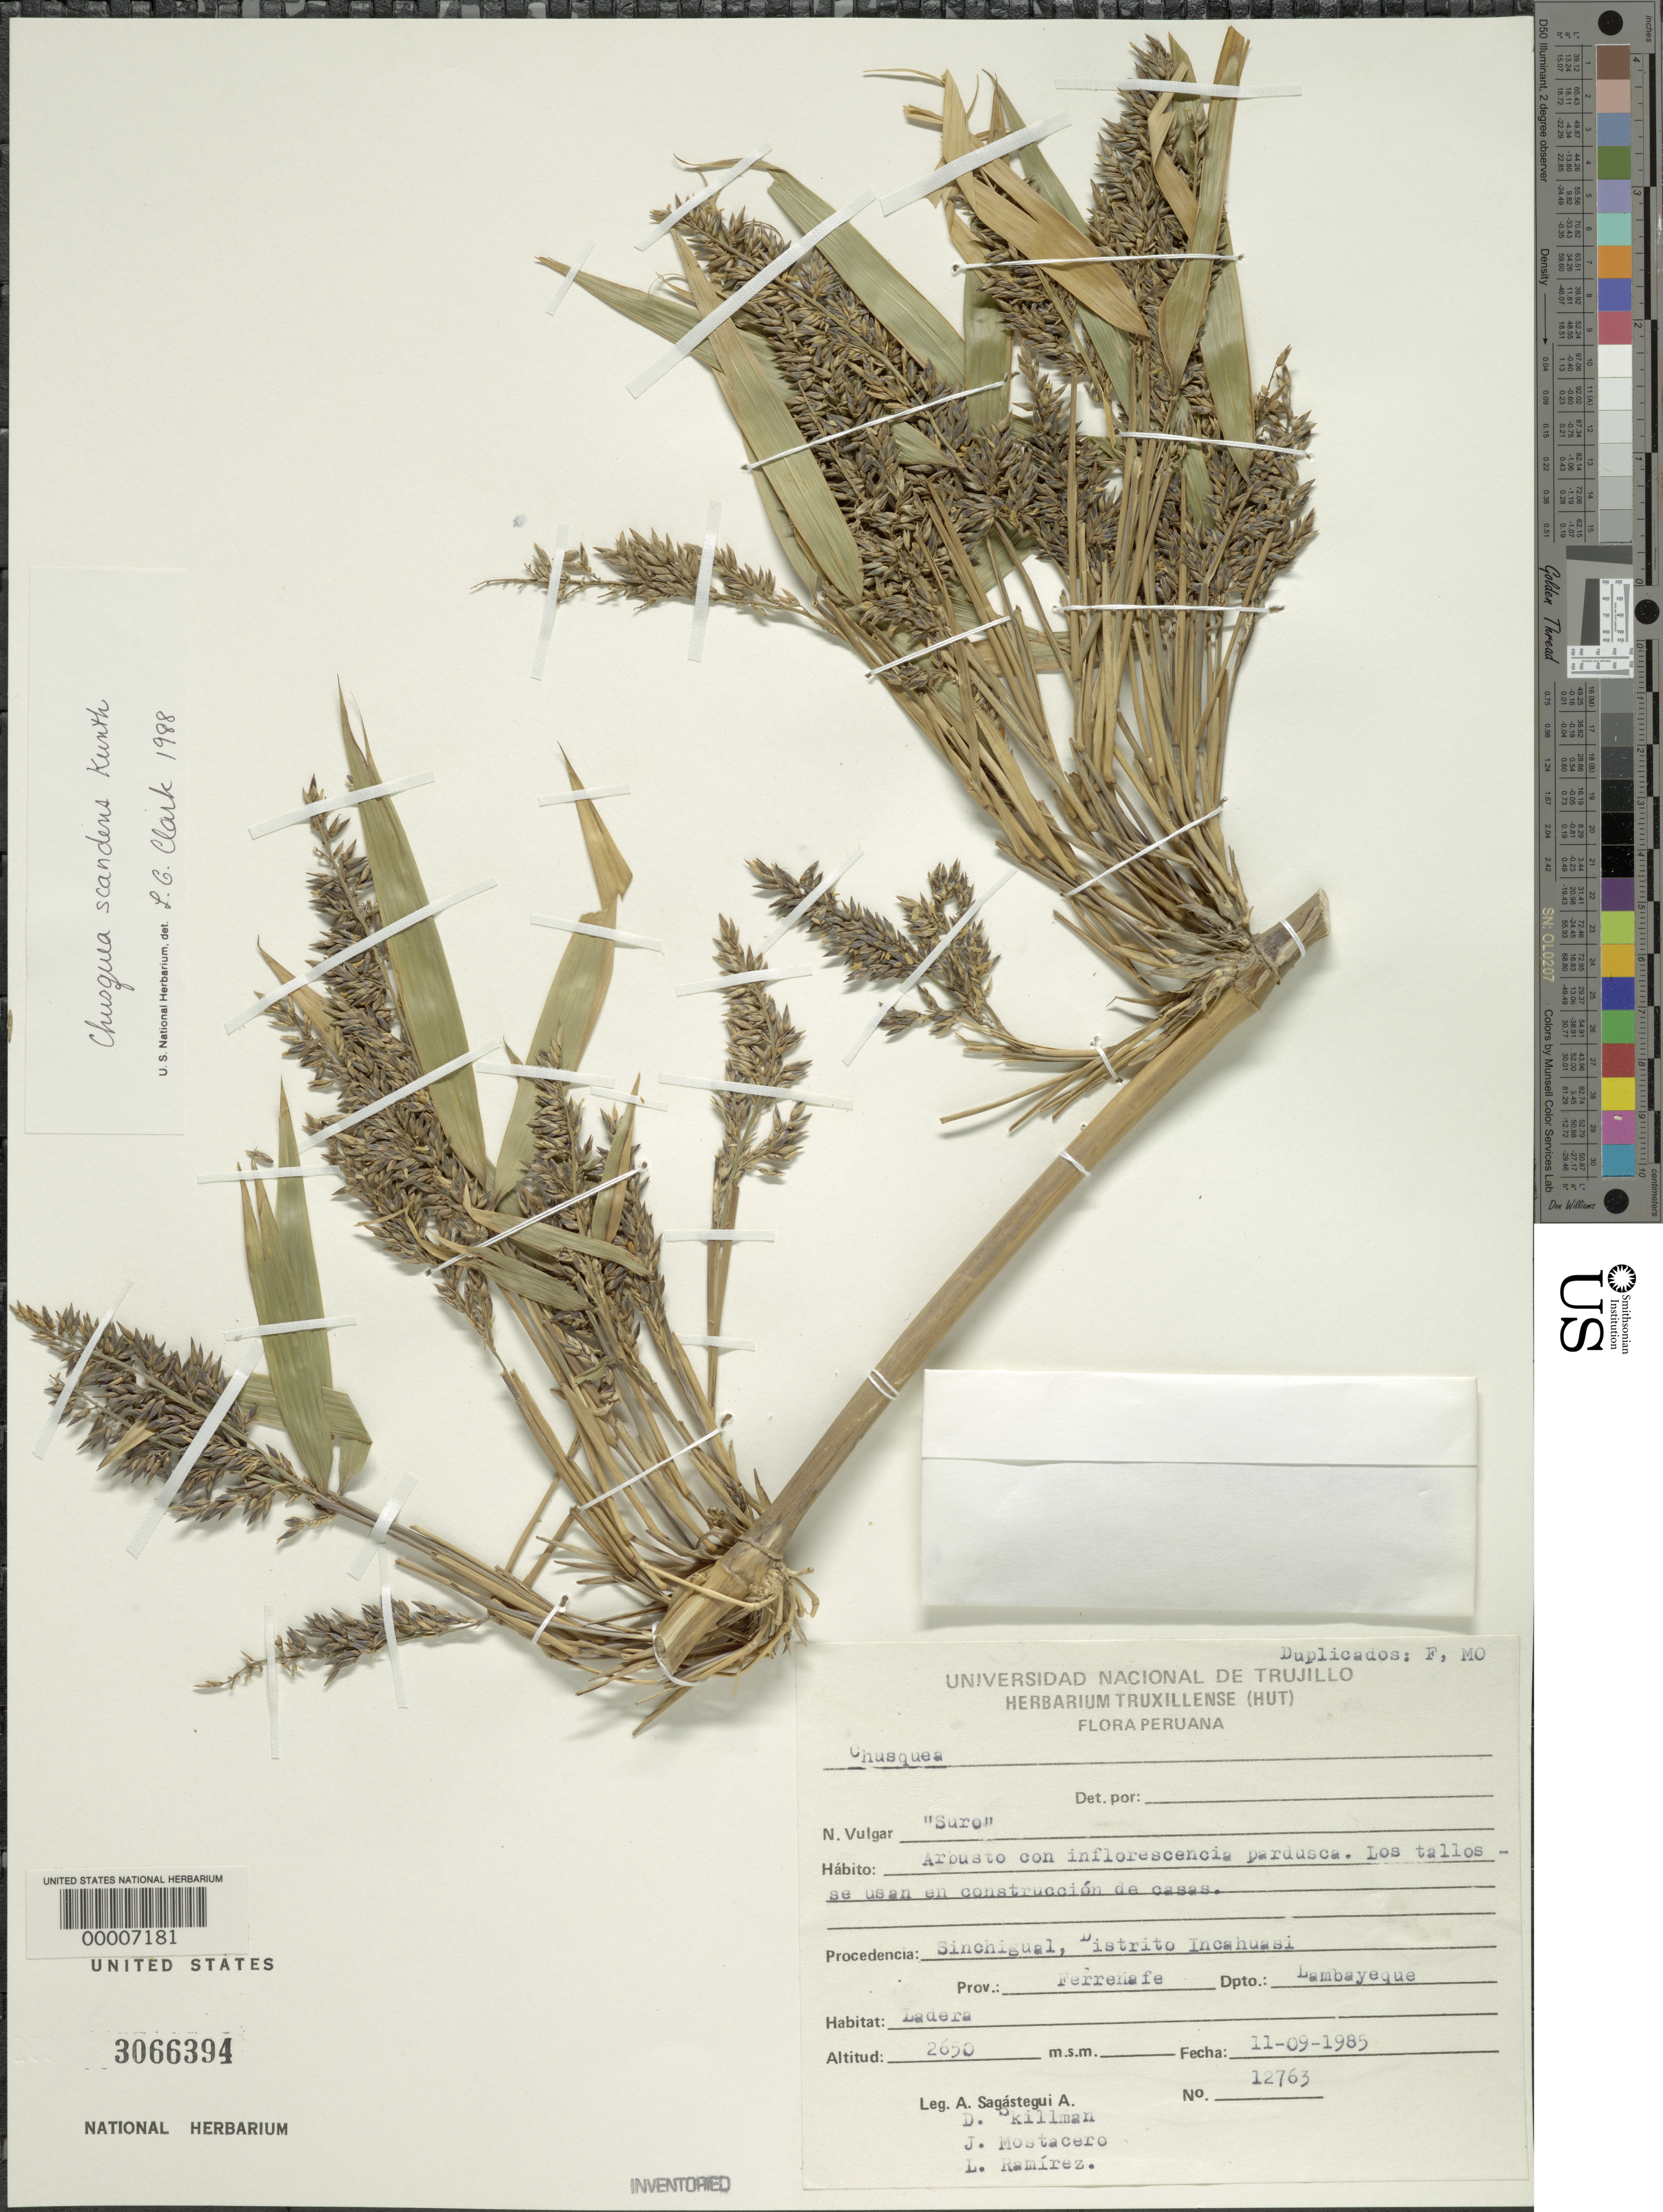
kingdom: Plantae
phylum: Tracheophyta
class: Liliopsida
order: Poales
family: Poaceae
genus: Chusquea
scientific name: Chusquea scandens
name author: Kunth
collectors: A. Sagástegui A., D. Skillman, J. Mostacero L. & L. Ramirez V.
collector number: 12763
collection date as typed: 11 Sep 1985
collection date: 1985-09-11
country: Peru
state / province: Lambayeque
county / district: Ferreñafe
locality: Dist. Incahuasi, Sinchigual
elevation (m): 2650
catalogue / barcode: US 3066394